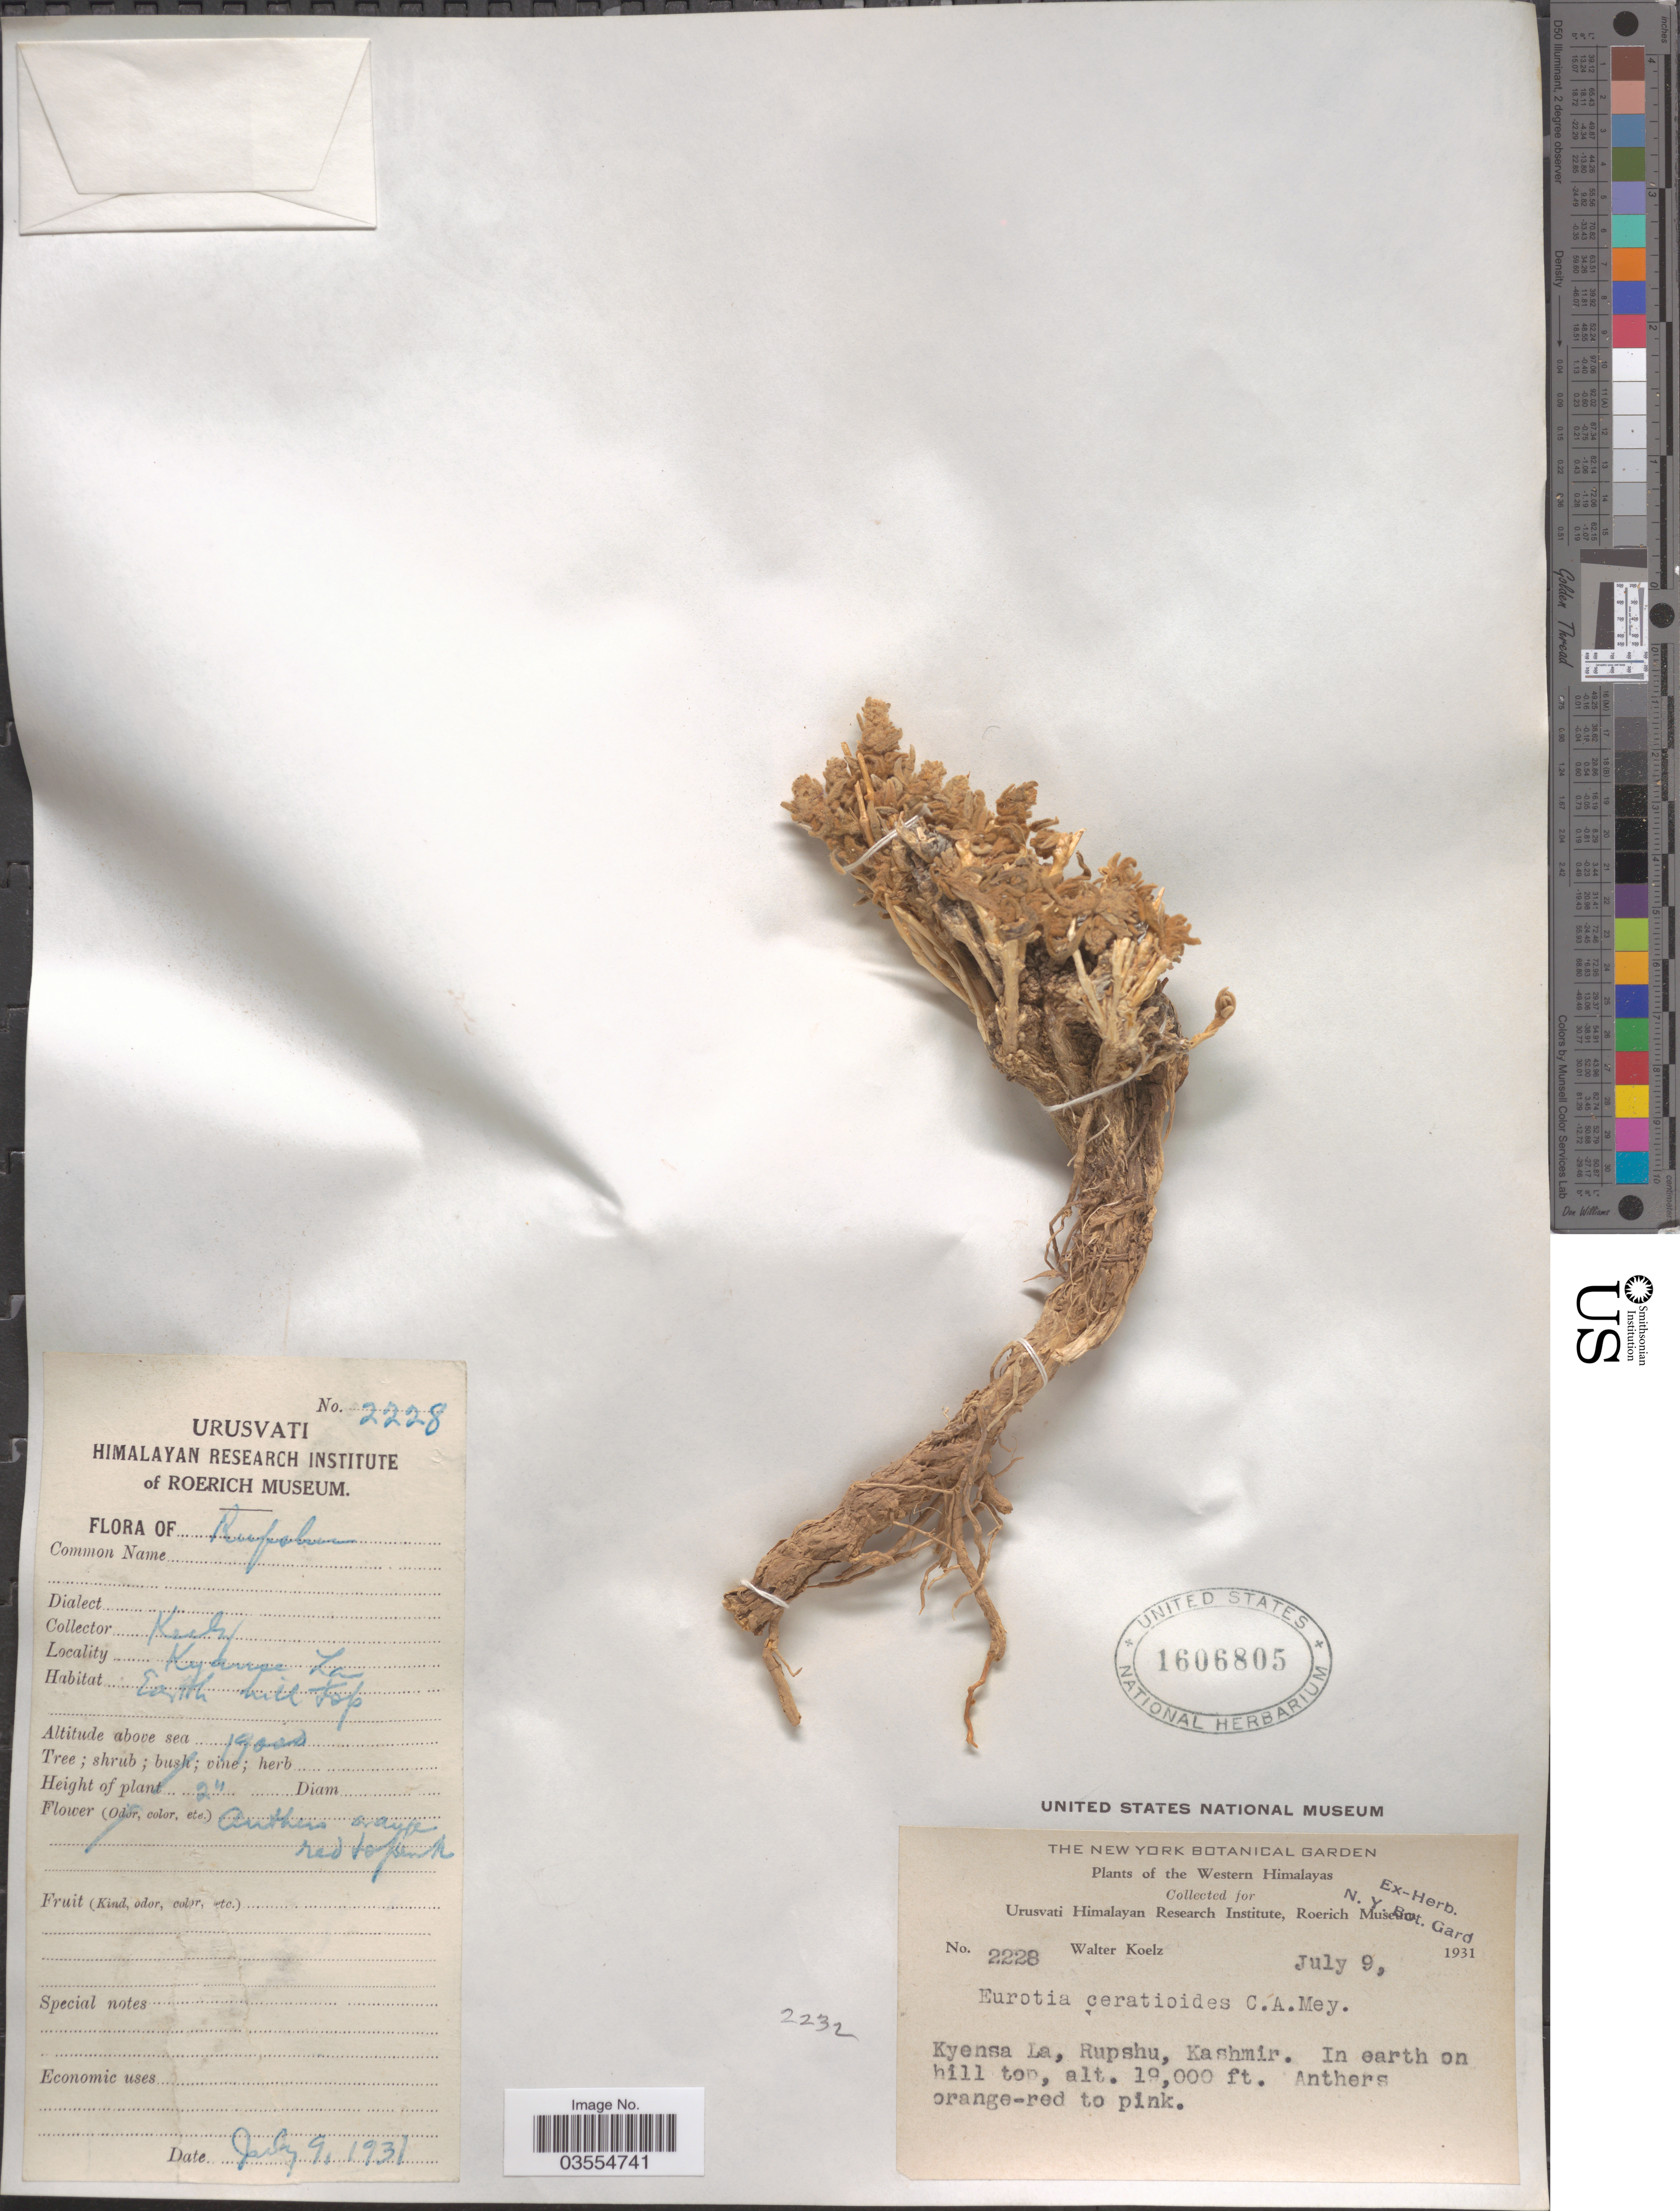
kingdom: Plantae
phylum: Tracheophyta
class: Magnoliopsida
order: Caryophyllales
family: Amaranthaceae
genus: Krascheninnikovia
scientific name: Krascheninnikovia ceratoides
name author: (L.) Gueldenst.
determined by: U.S. National Herbarium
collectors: W. N. Koelz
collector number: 2228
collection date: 1931-07-09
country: India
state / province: Jammu and Kashmir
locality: Western Himalayas. Kyensa La, Rupshu, Kashmir. [illegible text].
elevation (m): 5791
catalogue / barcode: US 1606805